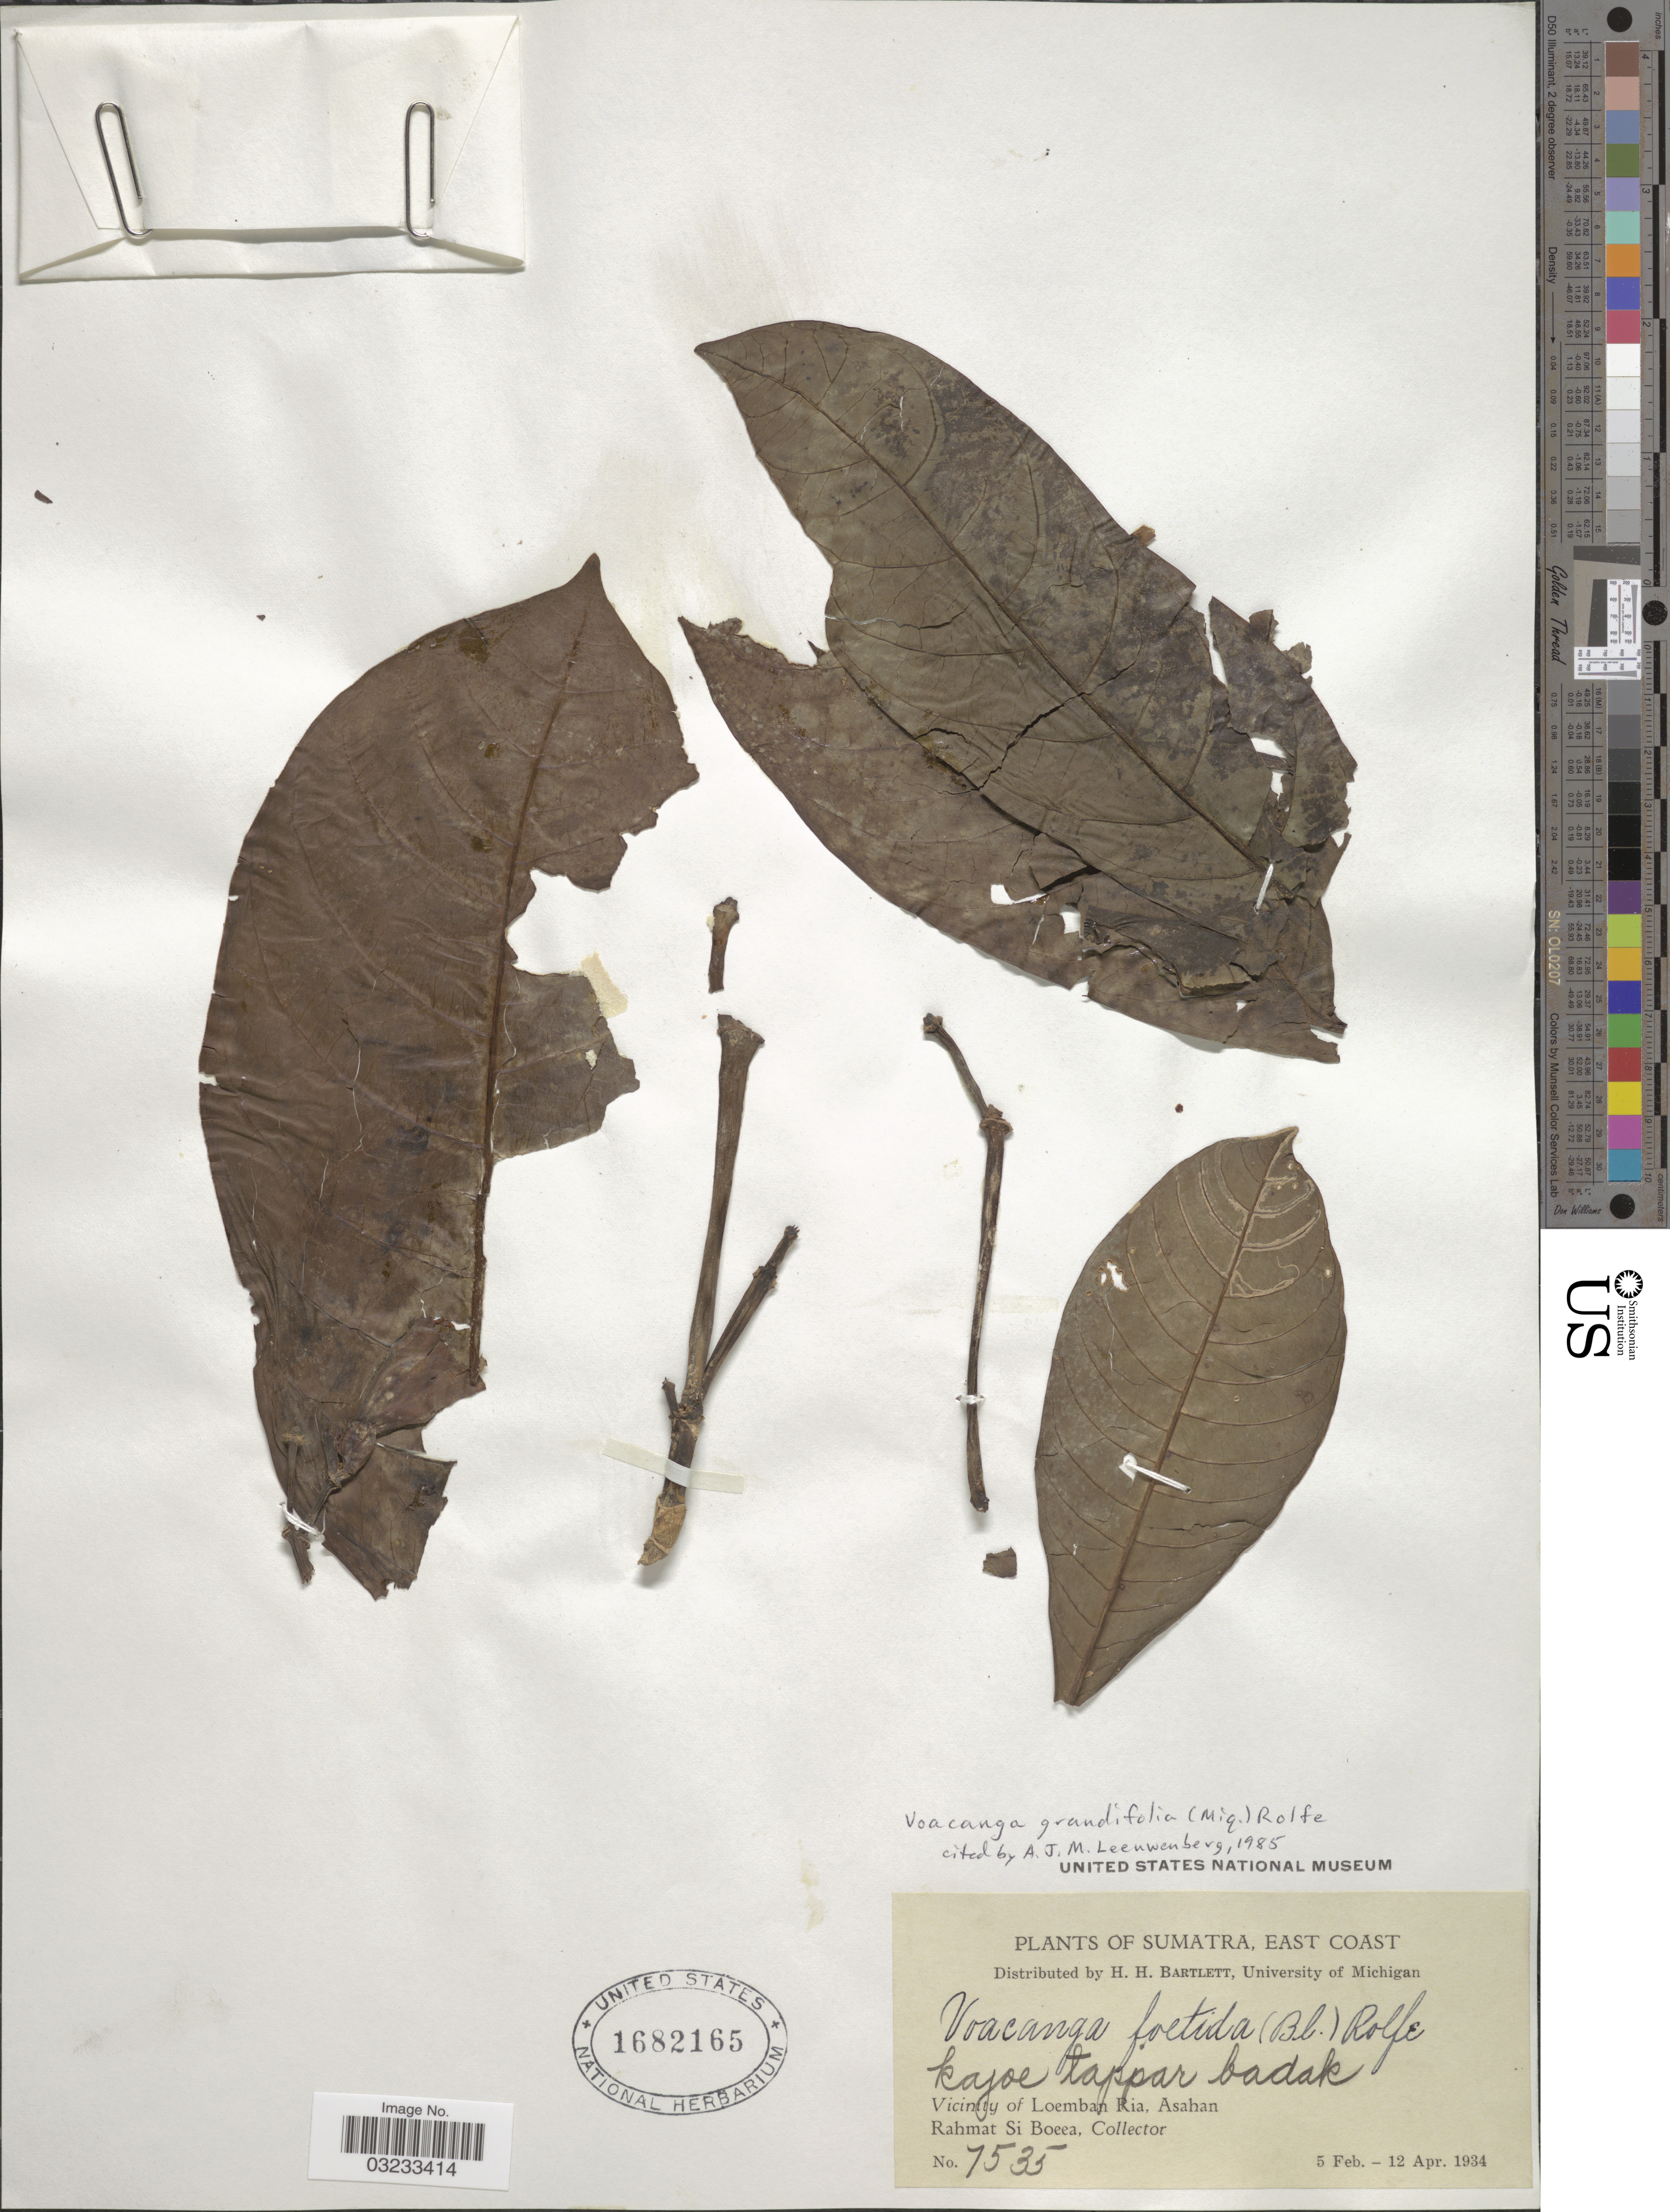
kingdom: Plantae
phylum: Tracheophyta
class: Magnoliopsida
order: Gentianales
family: Apocynaceae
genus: Voacanga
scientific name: Voacanga grandifolia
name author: (Miq.) Rolfe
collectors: Rahmat Si Boeea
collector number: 7535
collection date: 1934-02-05/1934-04-12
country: Indonesia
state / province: Sumatra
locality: East Coast, Vicinity of Loemban Ria, Asahan.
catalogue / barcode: US 1682165